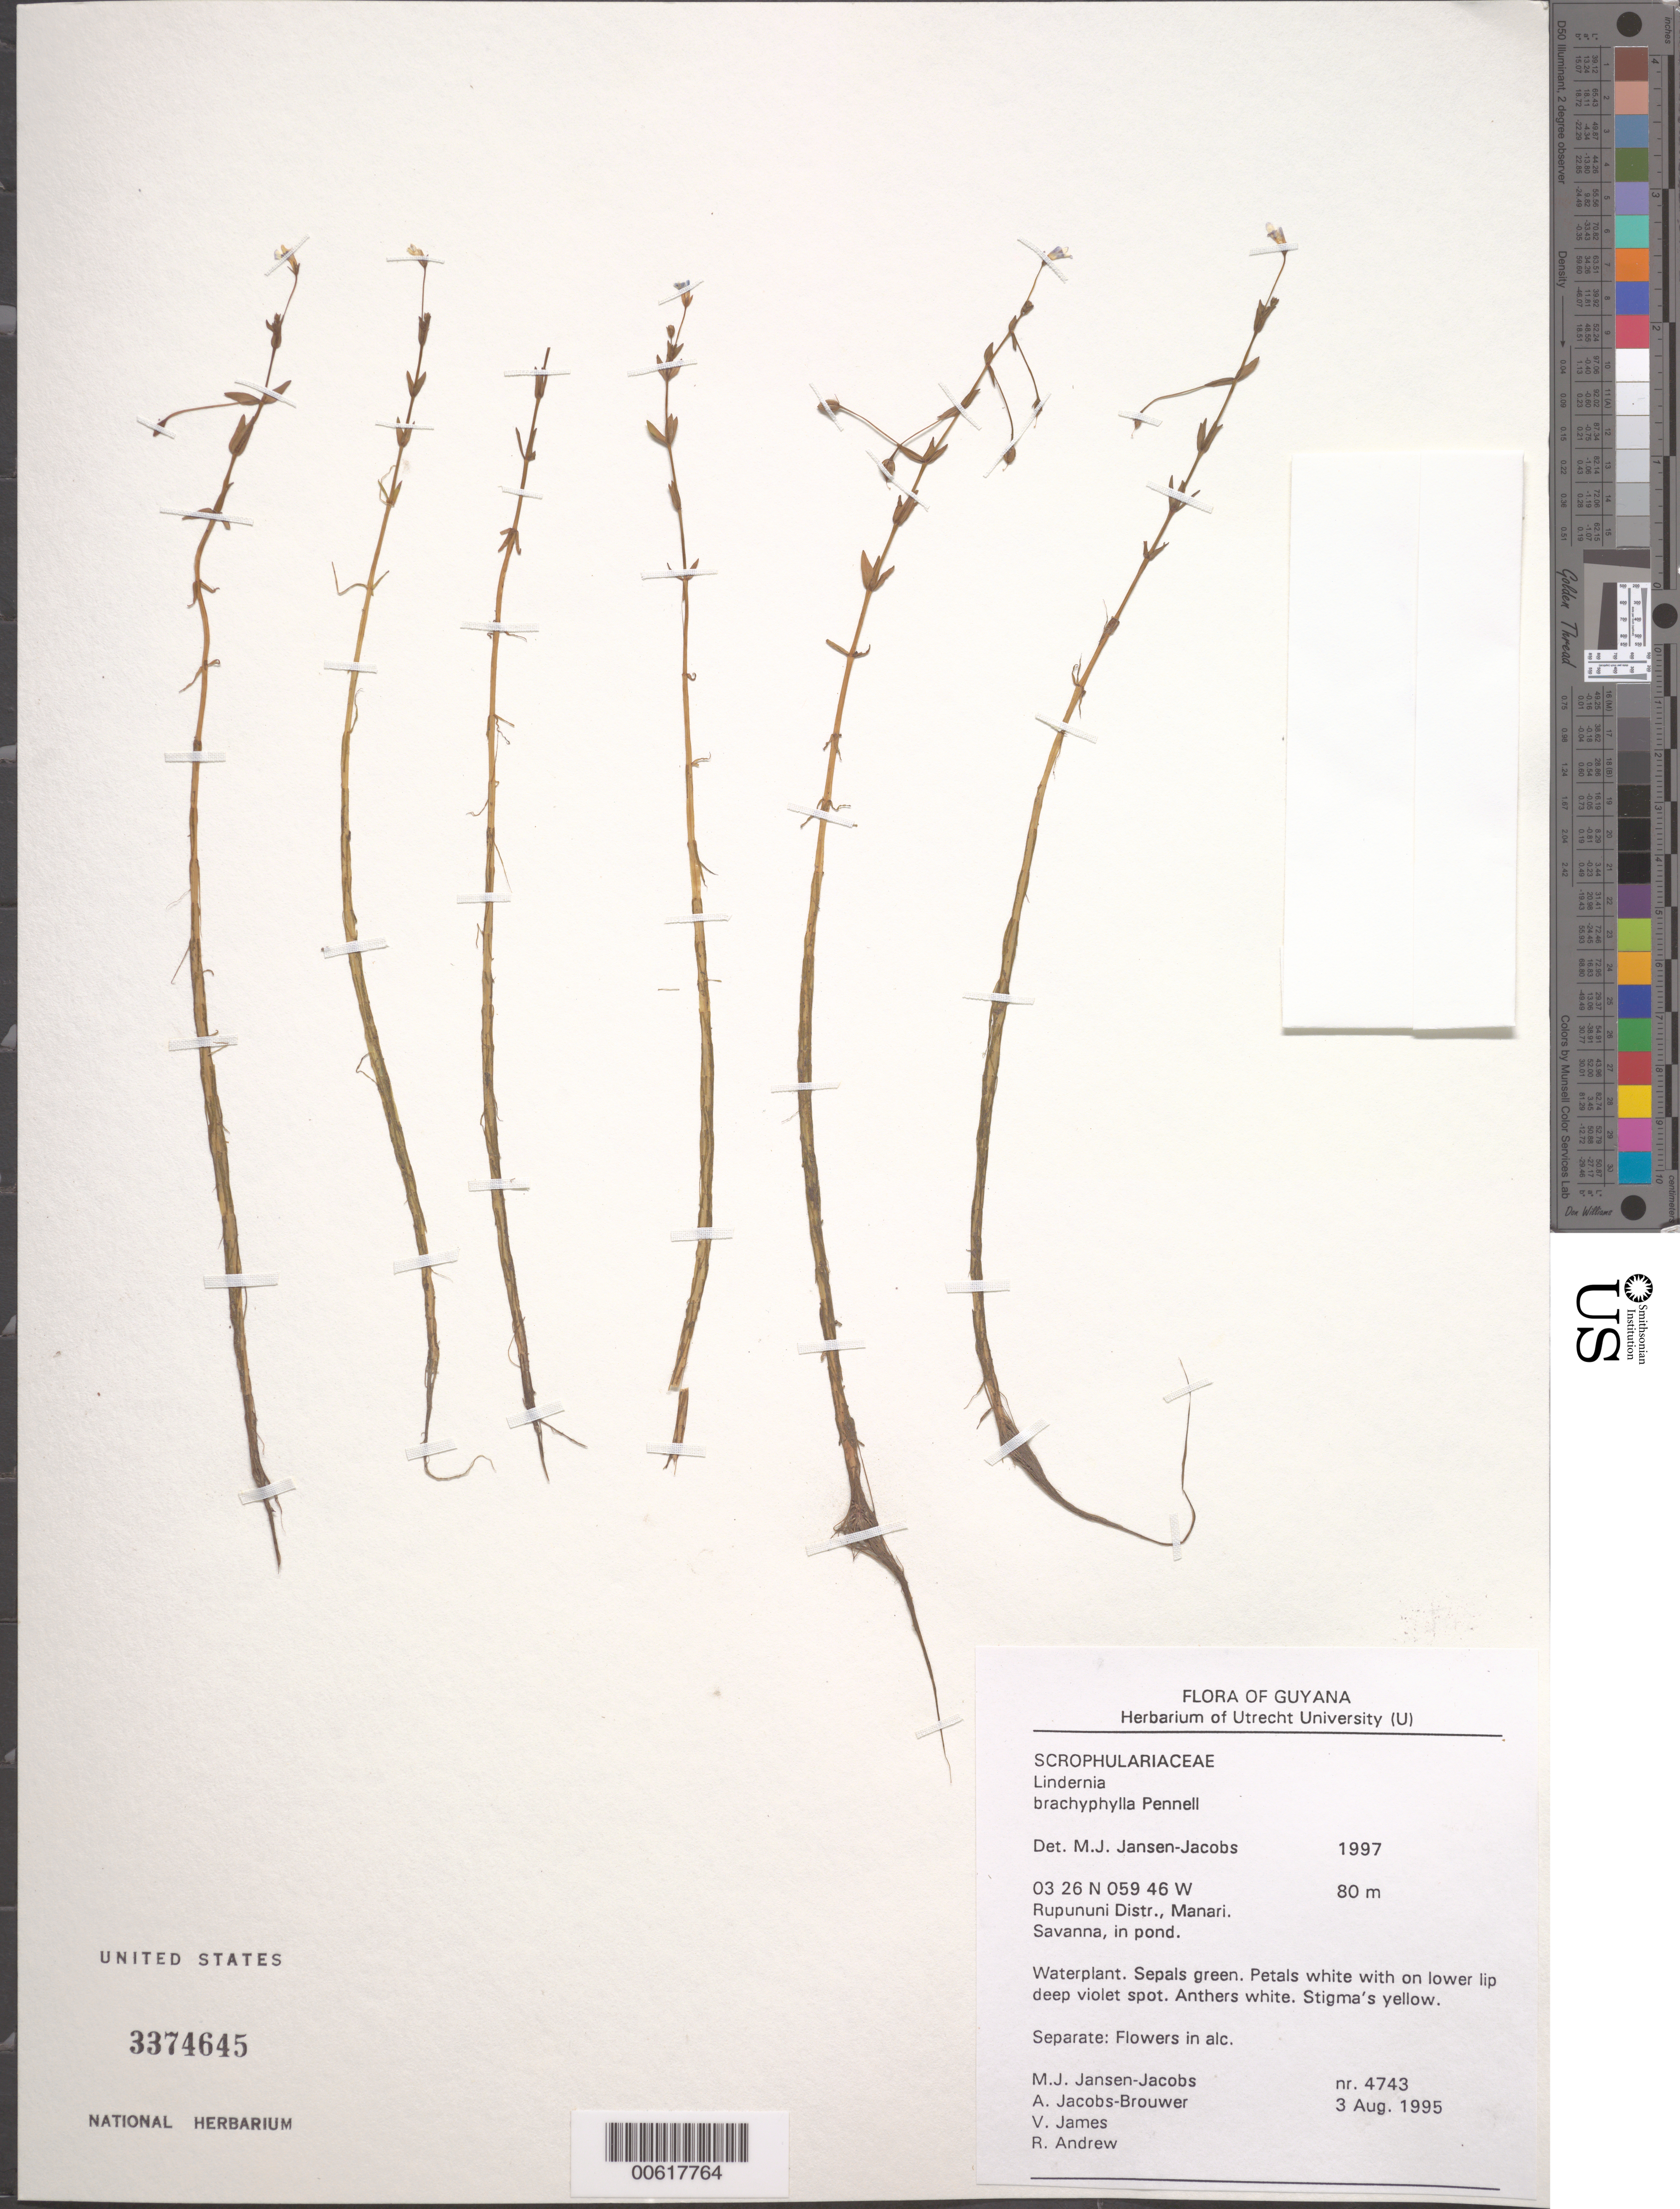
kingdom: Plantae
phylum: Tracheophyta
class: Magnoliopsida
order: Lamiales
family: Linderniaceae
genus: Lindernia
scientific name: Lindernia brachyphylla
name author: Pennell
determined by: Jansen-Jacobs, M. J., (U), Nationaal Herbarium Nederland, Utrecht University branch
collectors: M. J. Jansen-Jacobs, A. Jacobs-Brouwer, V. James & R. Andrew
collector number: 4743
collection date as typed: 3-Aug-95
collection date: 1995-08-03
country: Guyana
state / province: U. Takutu-U. Essequibo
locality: Manari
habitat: Savanna in pond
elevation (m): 80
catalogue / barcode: US 3374645